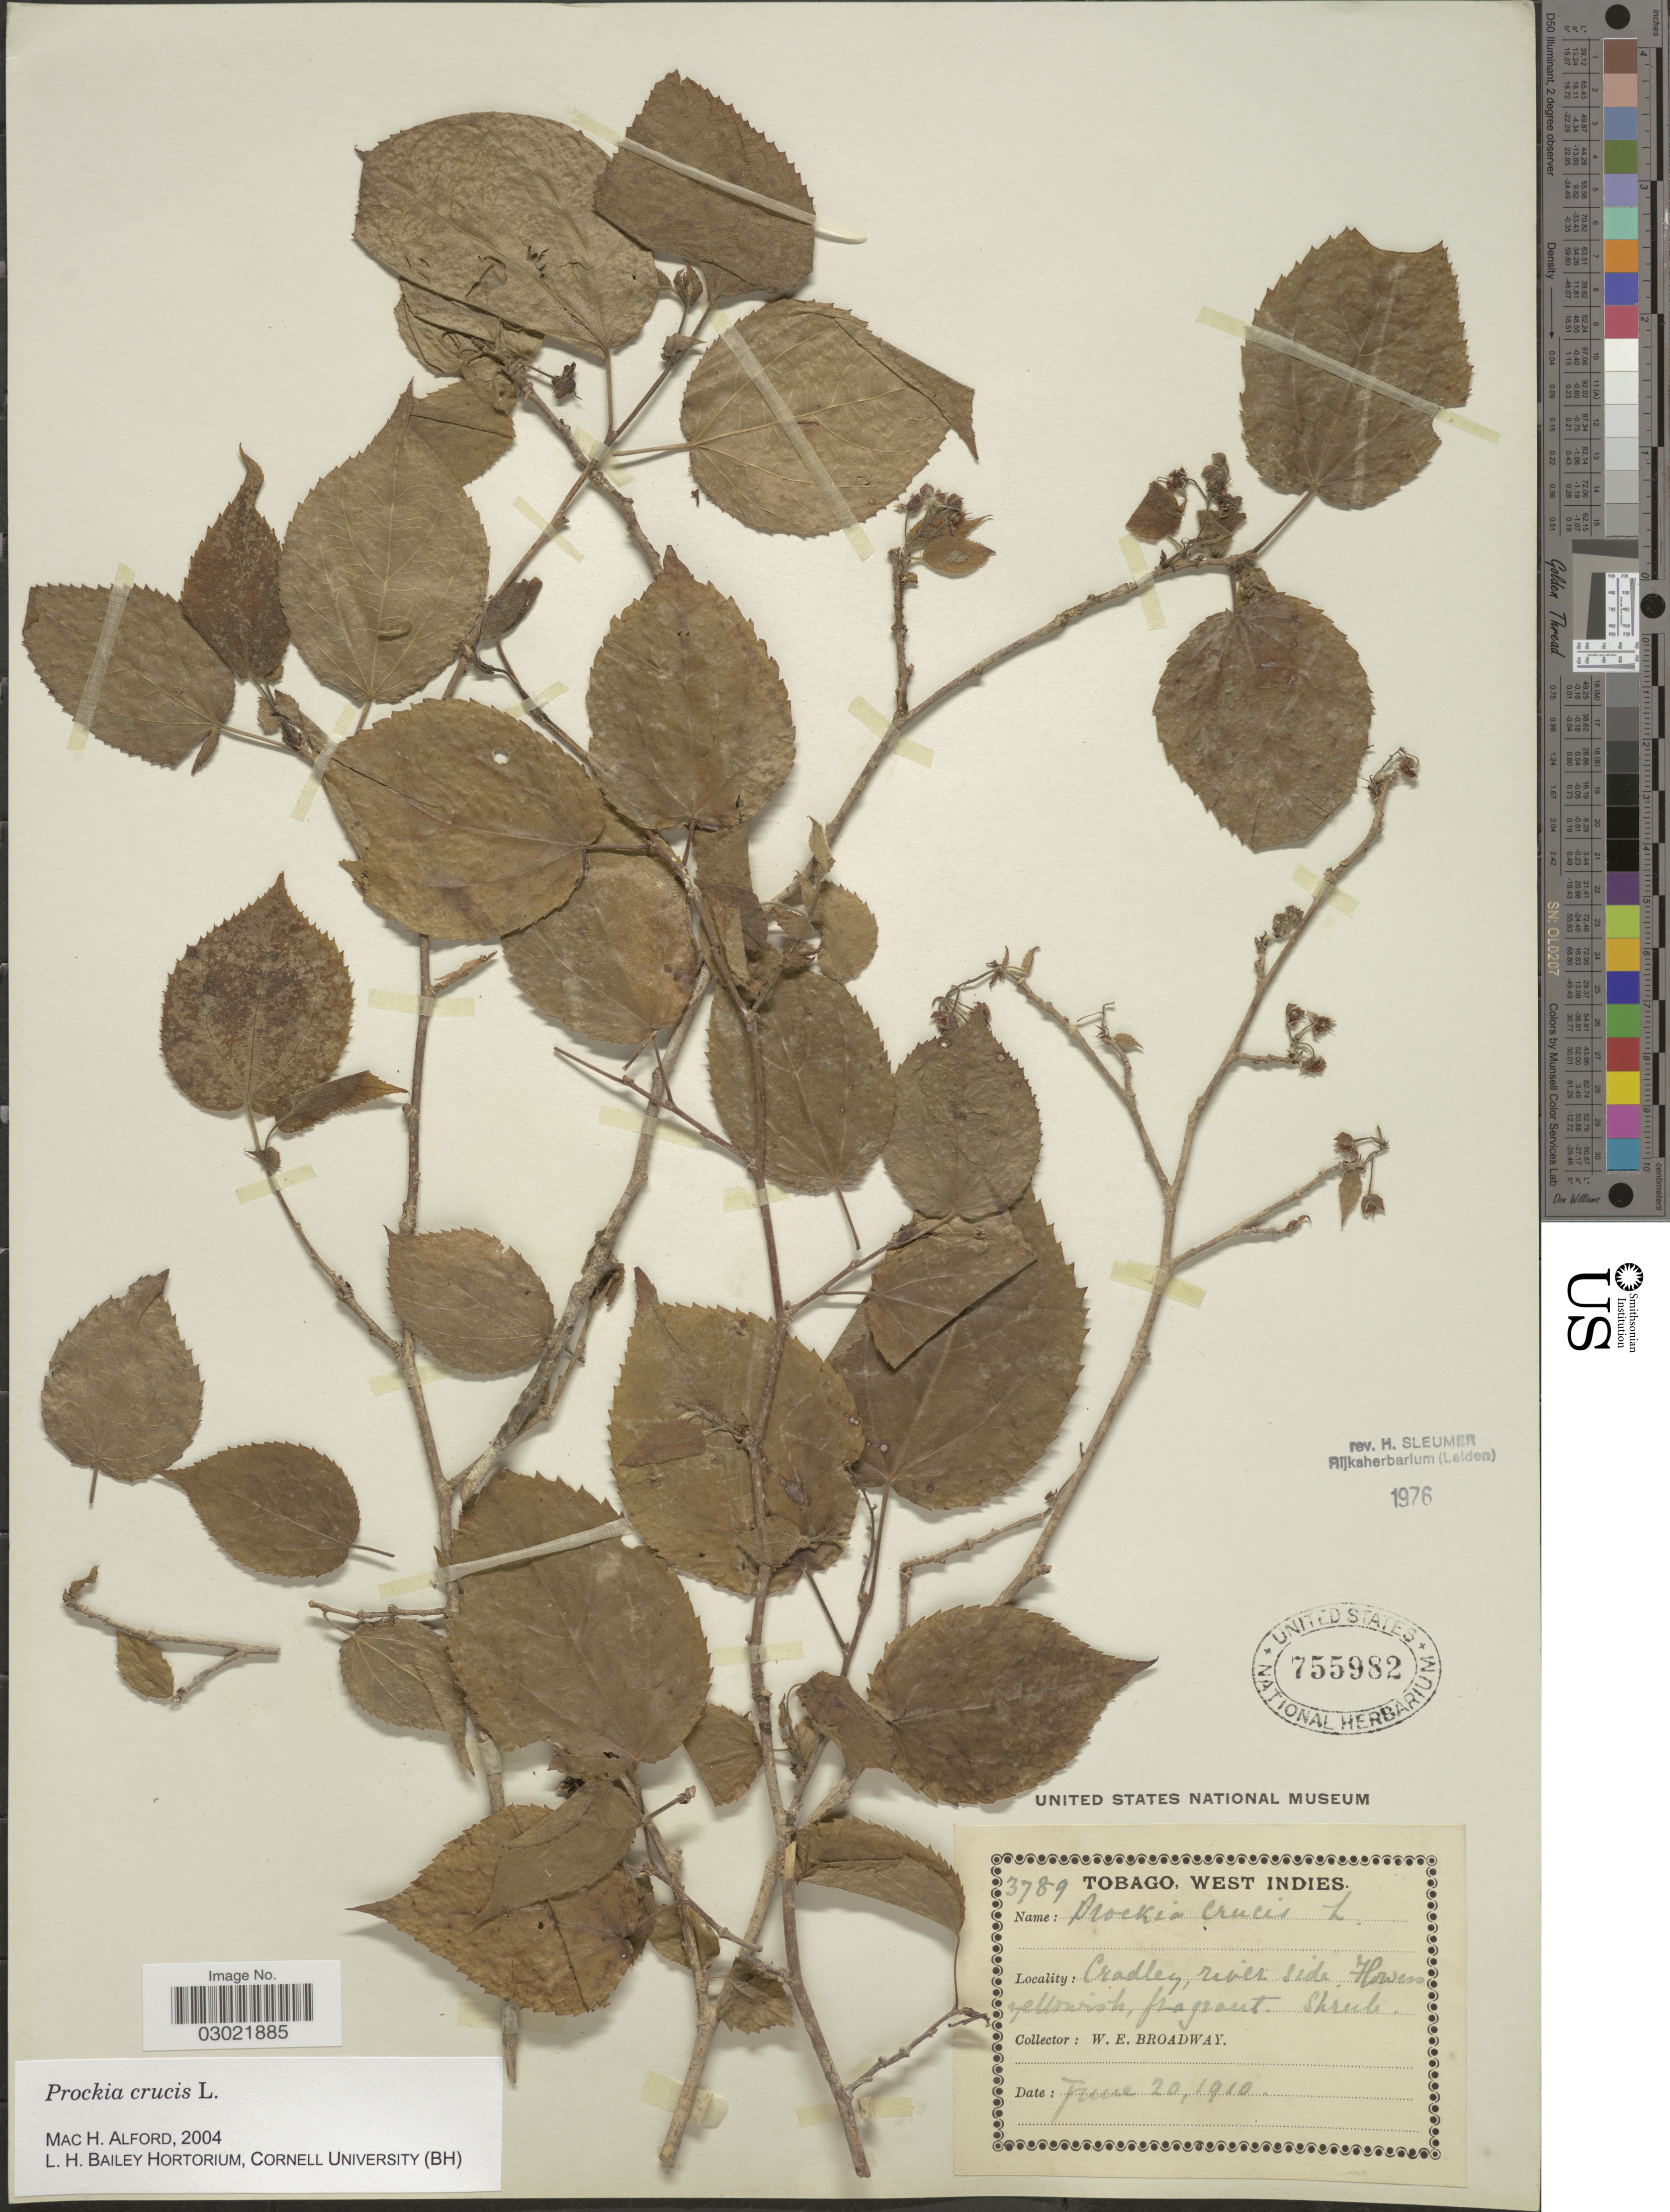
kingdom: Plantae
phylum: Tracheophyta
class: Magnoliopsida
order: Malpighiales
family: Salicaceae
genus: Prockia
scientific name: Prockia crucis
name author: P. Browne ex L.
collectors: W. E. Broadway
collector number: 3789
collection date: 1910-06-20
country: Trinidad and Tobago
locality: Tobago. Cradley, river side.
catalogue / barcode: US 755982